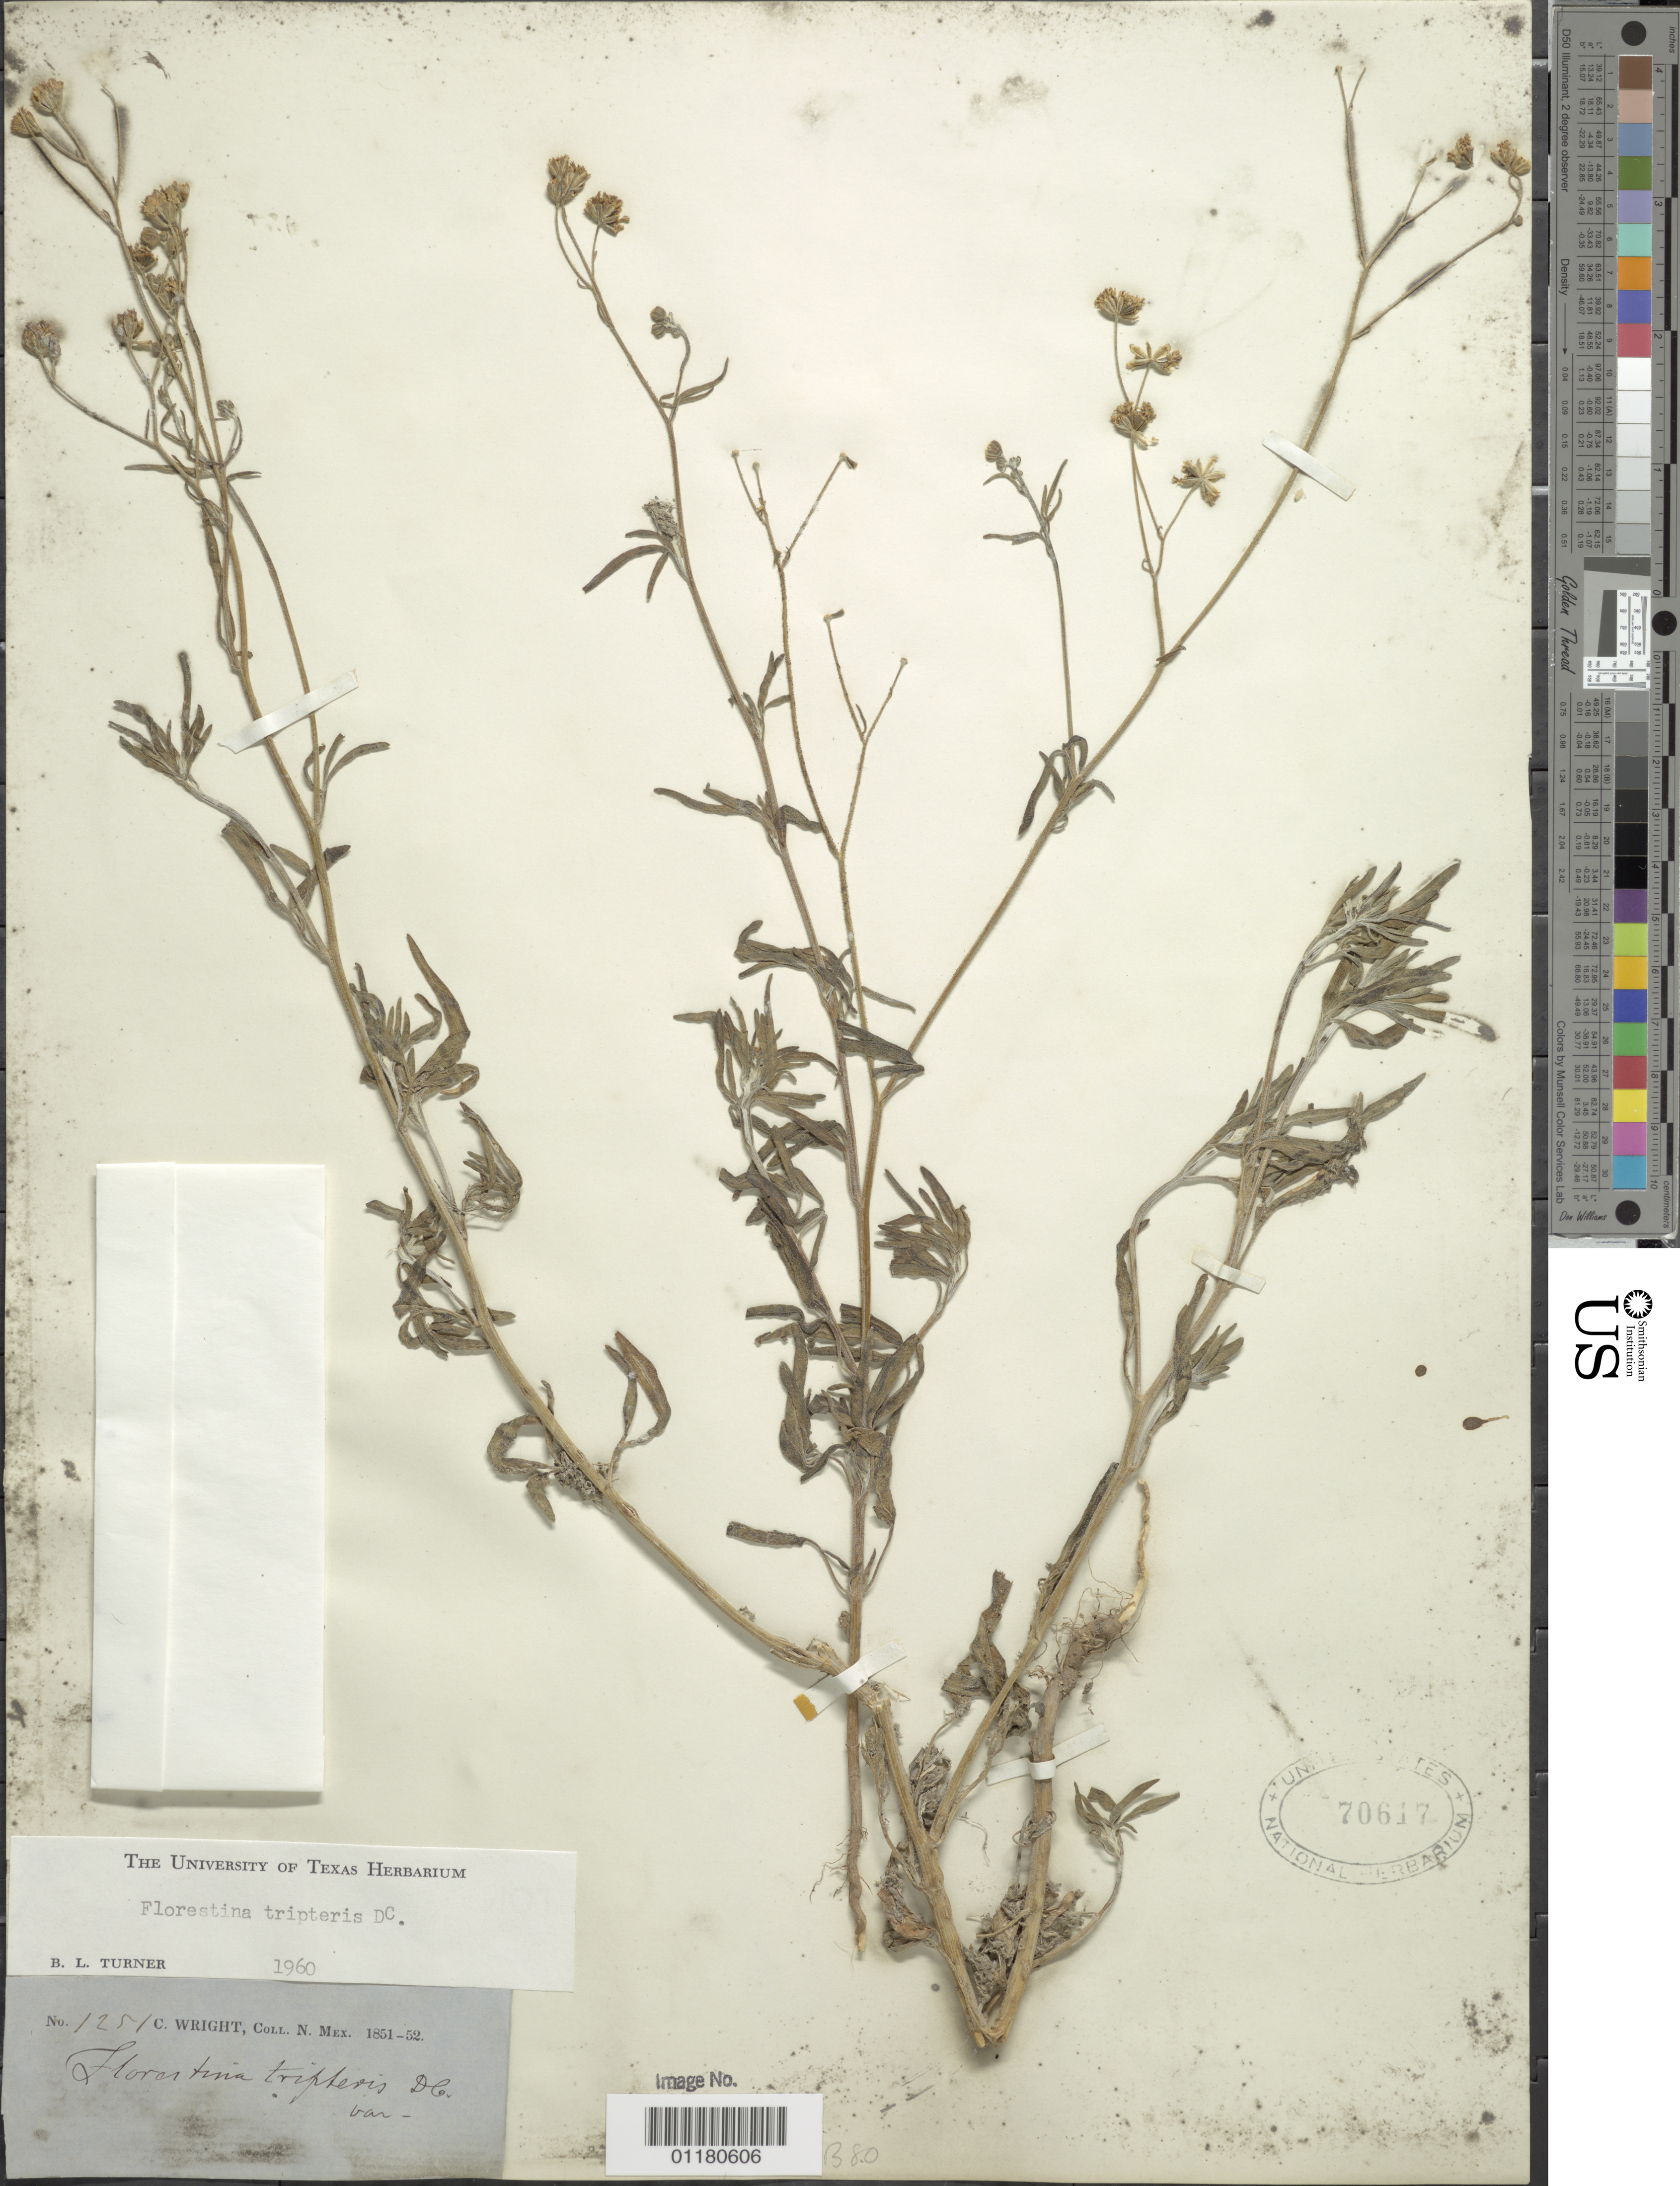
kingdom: Plantae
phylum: Tracheophyta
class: Magnoliopsida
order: Asterales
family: Asteraceae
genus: Florestina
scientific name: Florestina tripteris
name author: DC.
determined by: Turner, B. L.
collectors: C. Wright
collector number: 1251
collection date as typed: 1851 to -- --- 1852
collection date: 1851/1852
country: United States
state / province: New Mexico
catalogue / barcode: US 70617